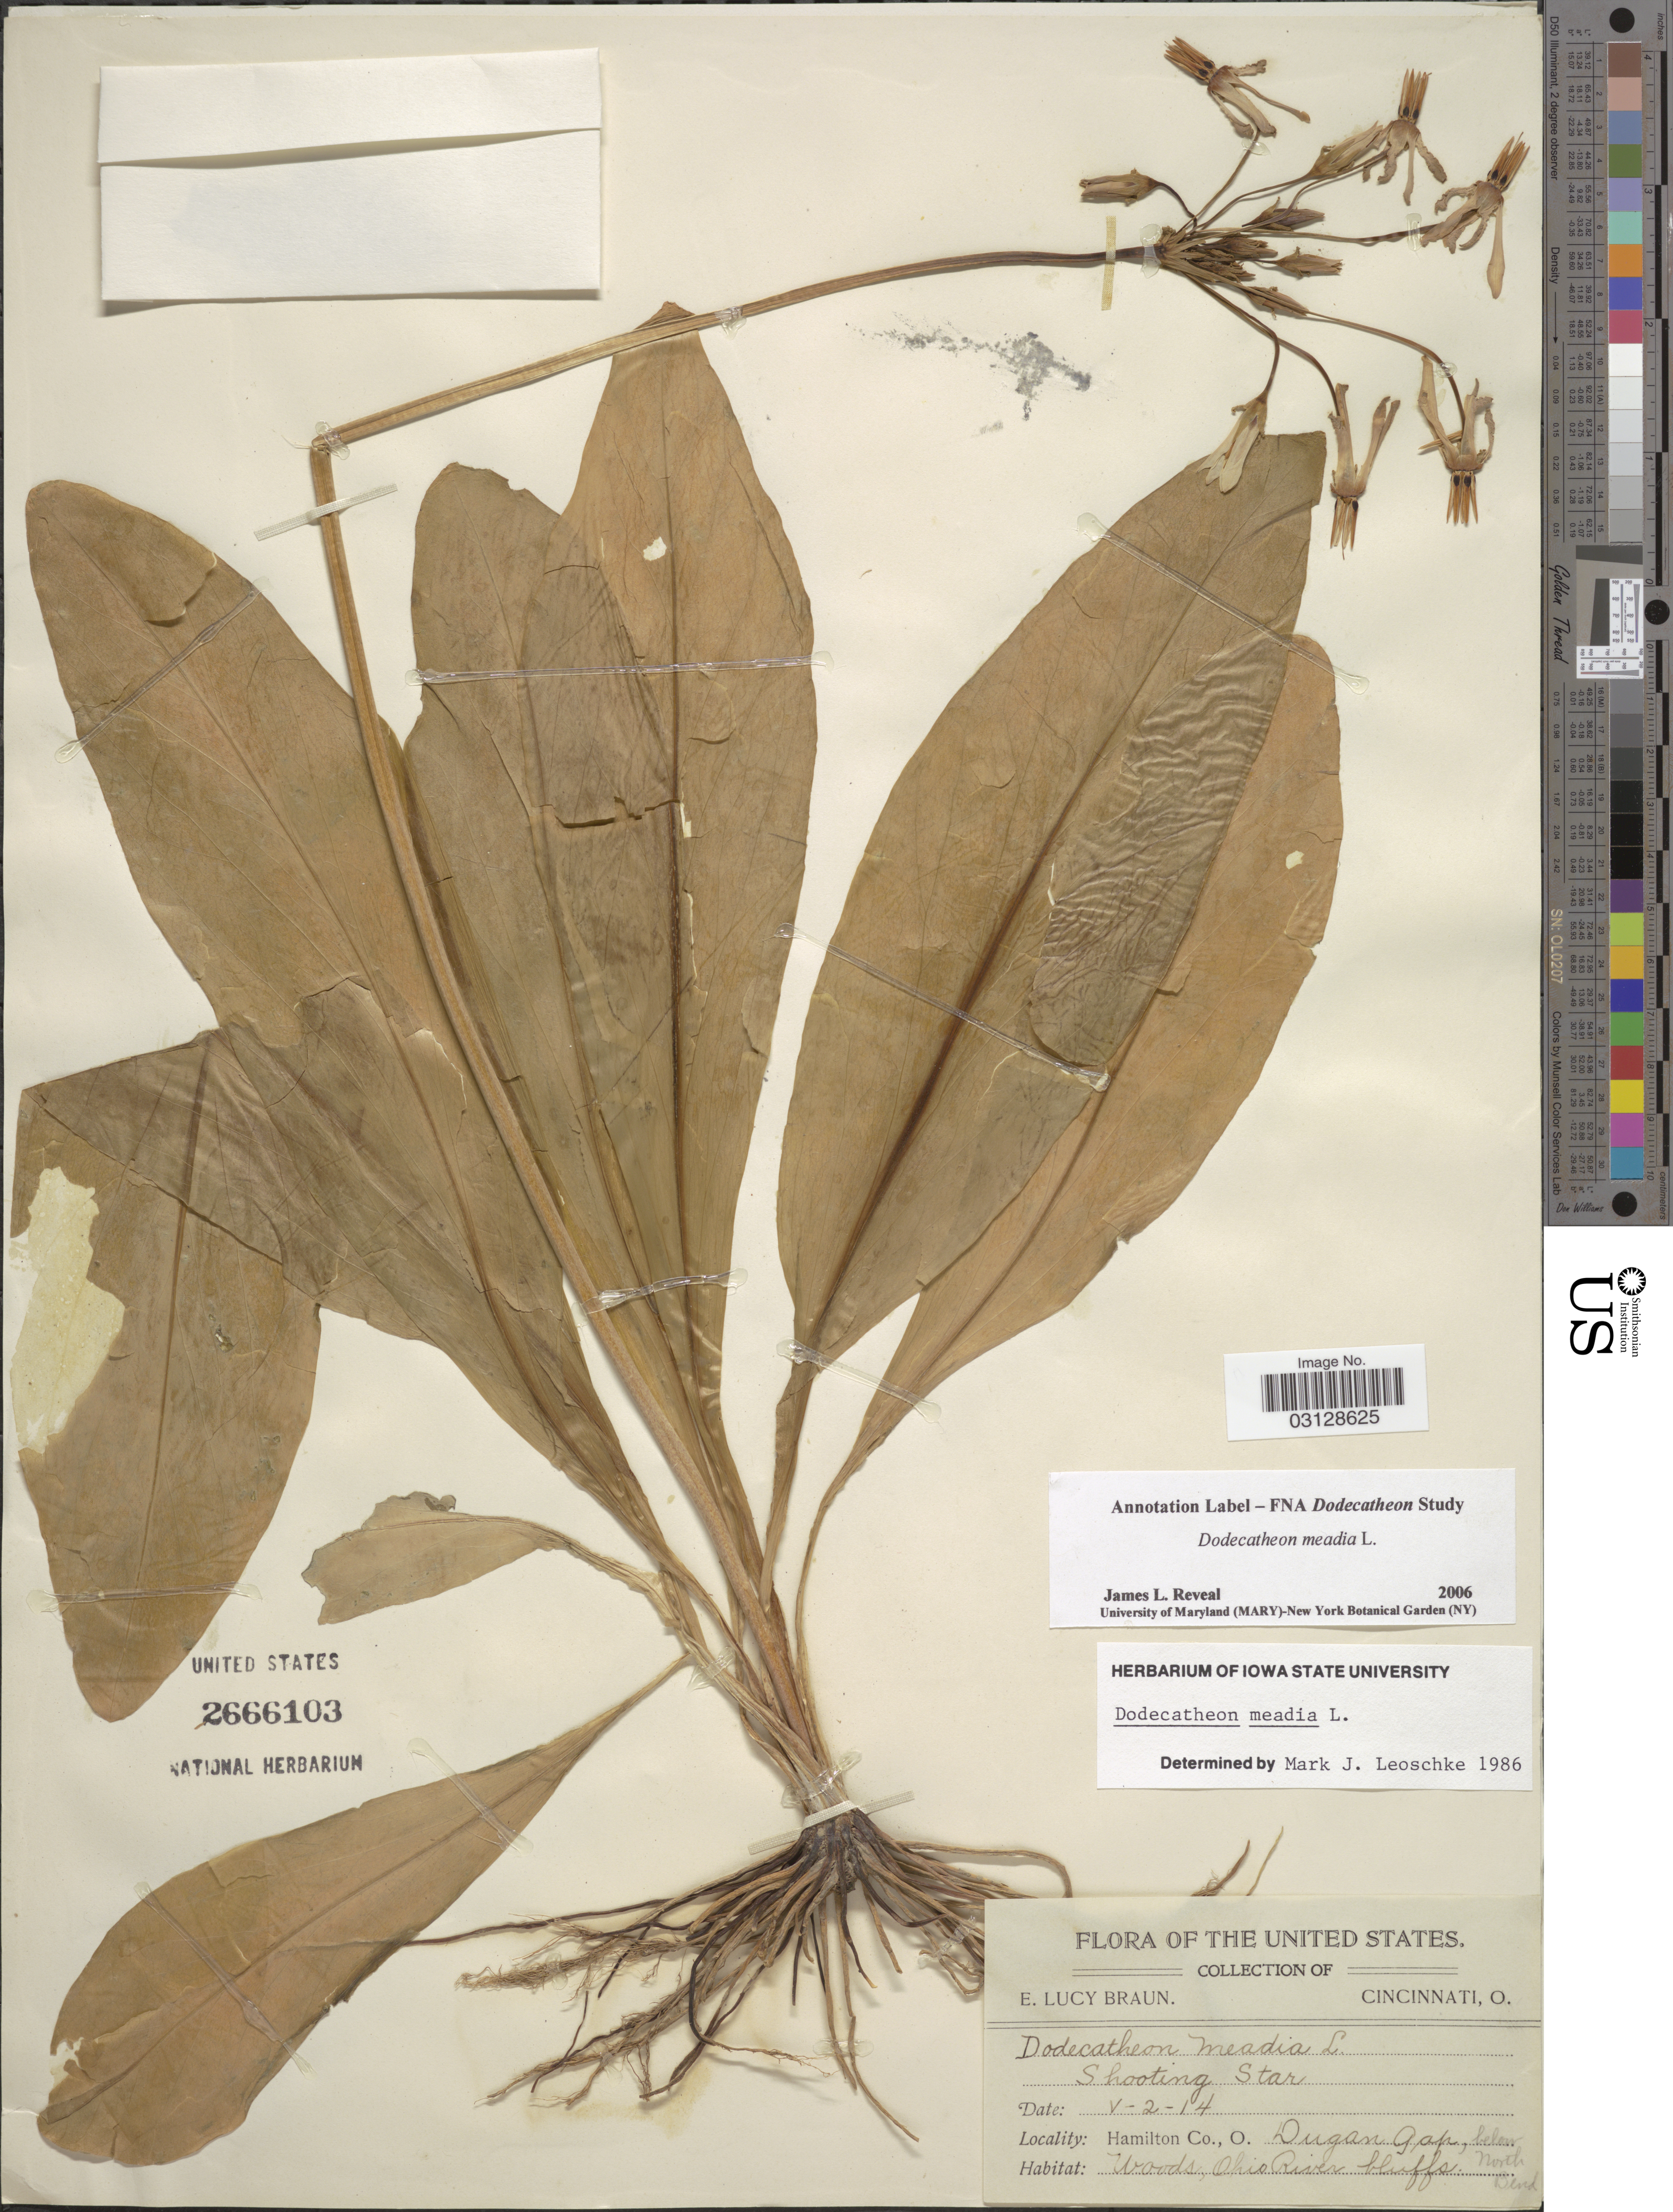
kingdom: Plantae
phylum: Tracheophyta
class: Magnoliopsida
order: Ericales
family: Primulaceae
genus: Dodecatheon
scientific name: Dodecatheon meadia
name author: L.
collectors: E. L. Braun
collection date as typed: Transcribed d/m/y: 2/5/14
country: United States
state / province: Ohio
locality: Hamilton Co. Dugan Gap, below North Bend. Ohio River bluffs.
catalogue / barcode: US 2666103